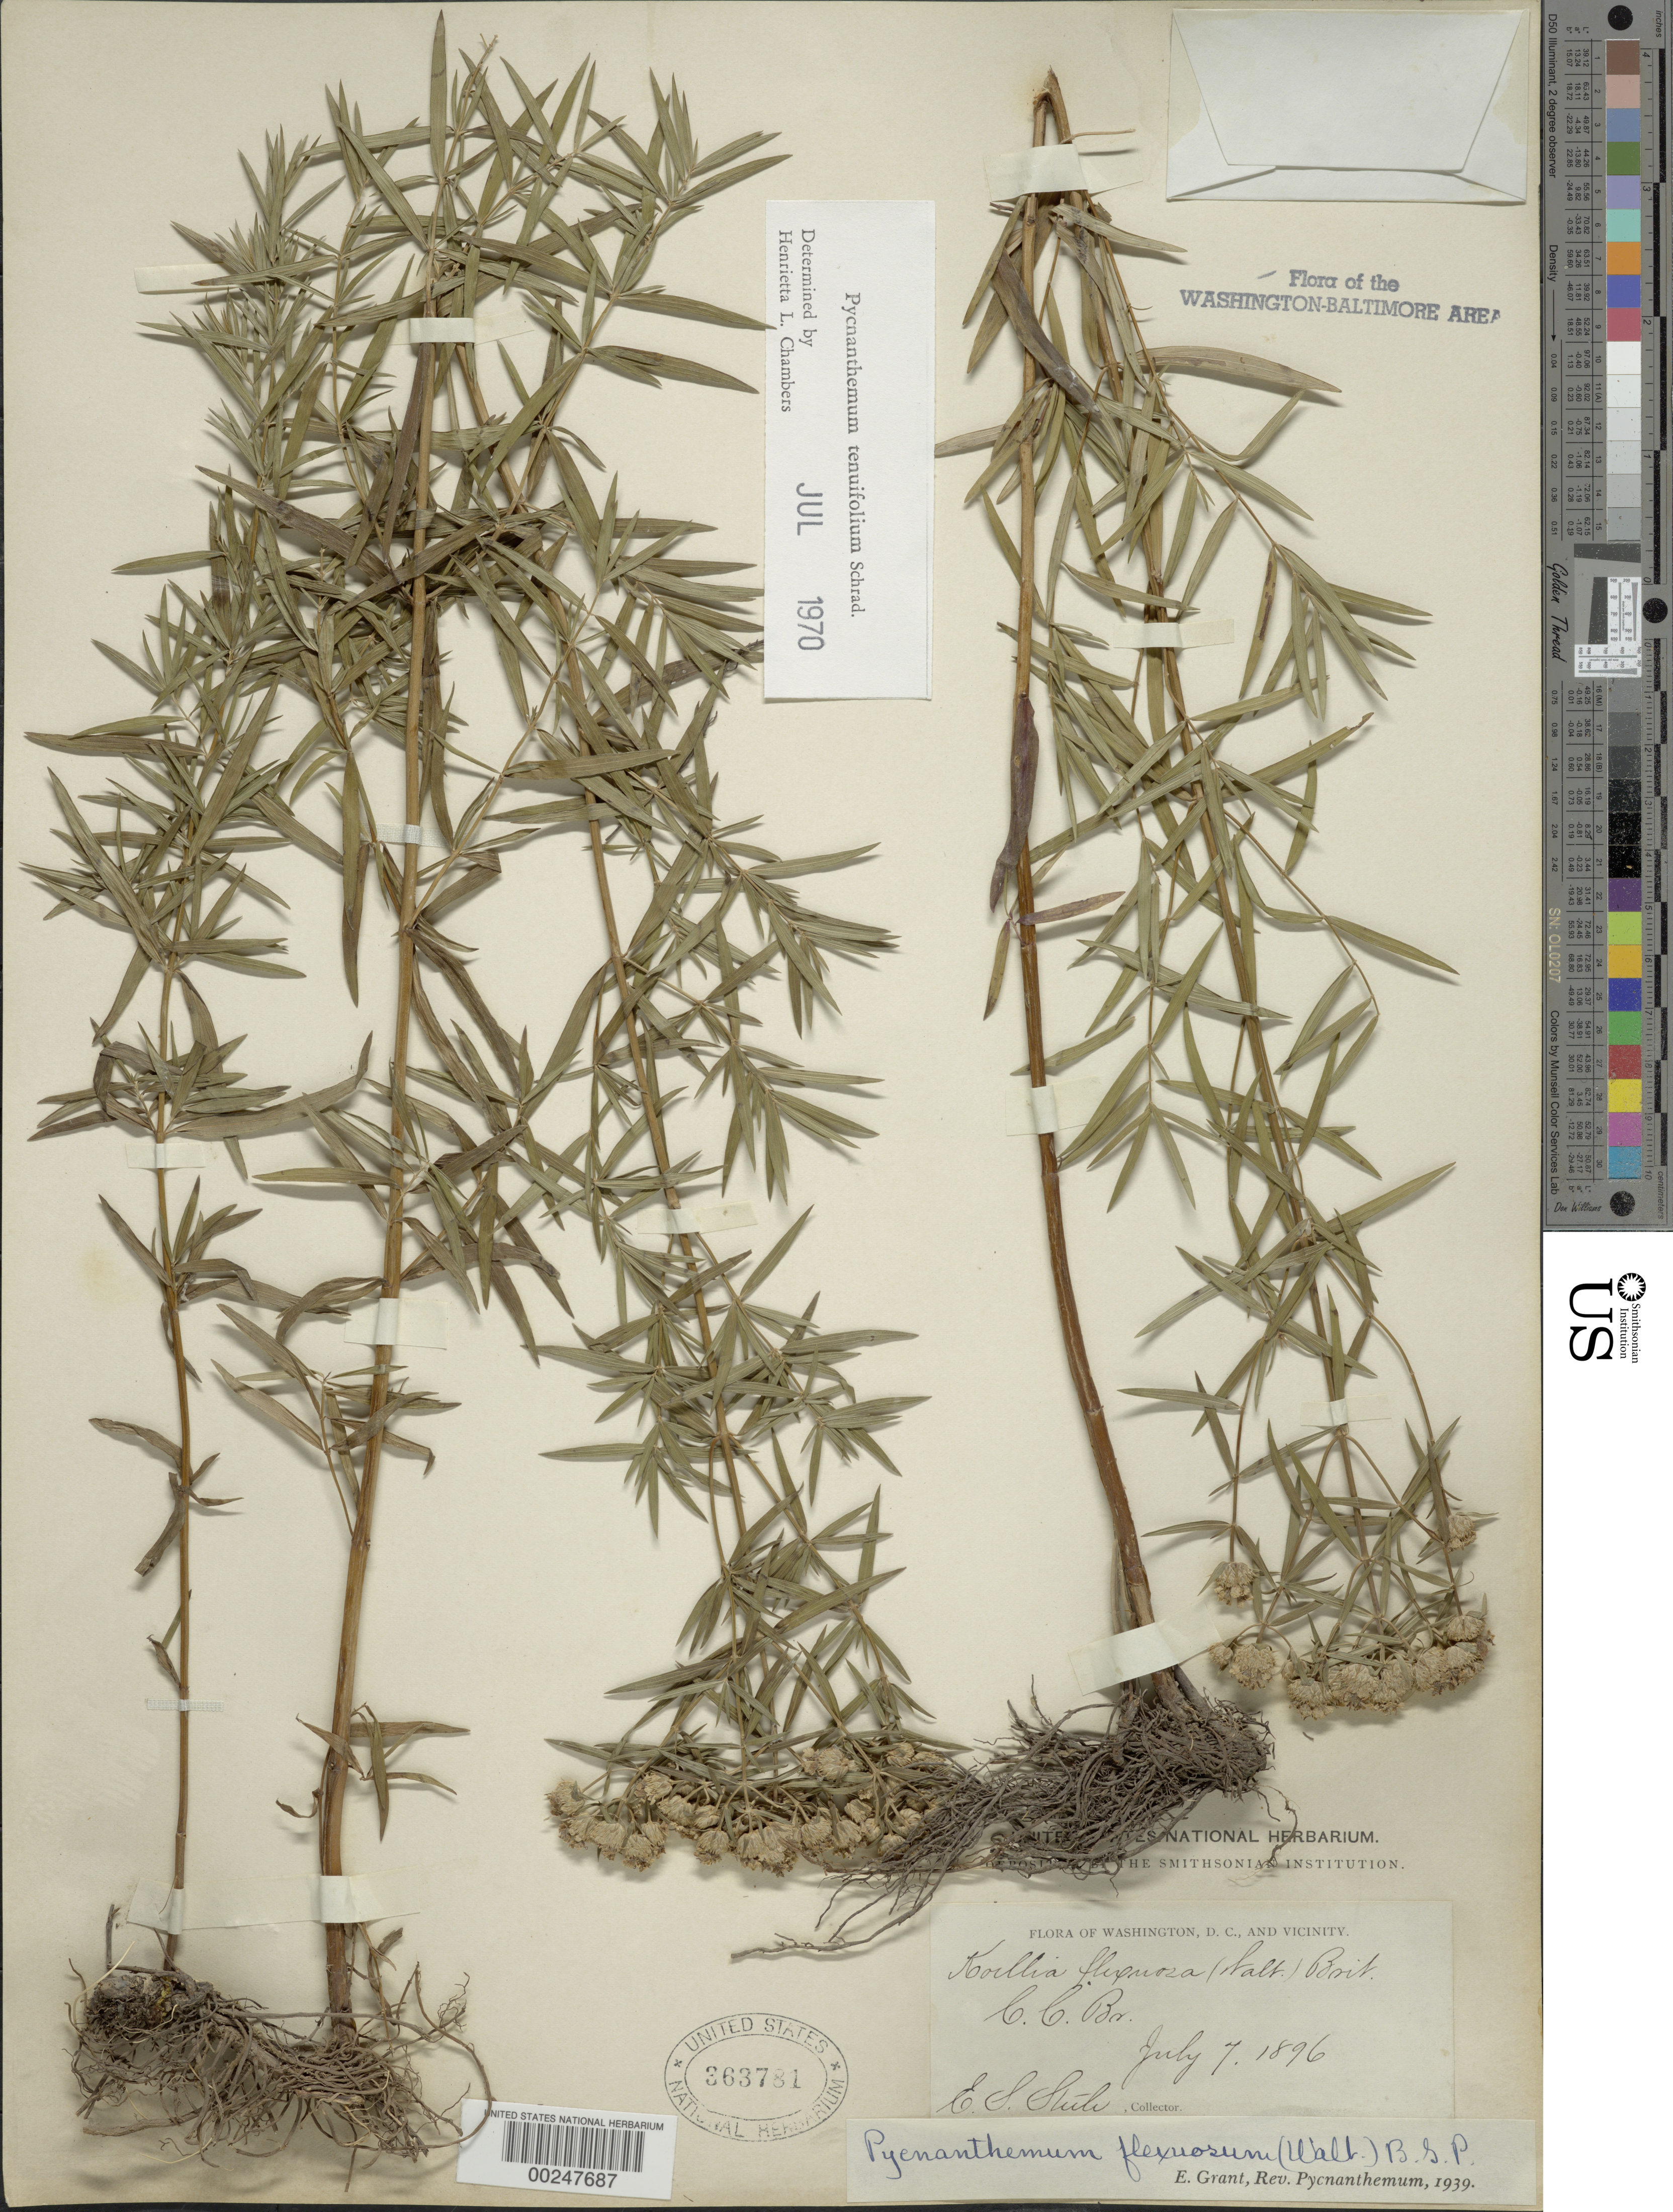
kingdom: Plantae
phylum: Tracheophyta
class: Magnoliopsida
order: Lamiales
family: Lamiaceae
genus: Pycnanthemum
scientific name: Pycnanthemum tenuifolium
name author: Schrad.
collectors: E. Steele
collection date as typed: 07 Jul 1896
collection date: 1896-07-07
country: United States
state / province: Maryland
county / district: Montgomery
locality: Chevy Chase Bridge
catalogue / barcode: US 363781